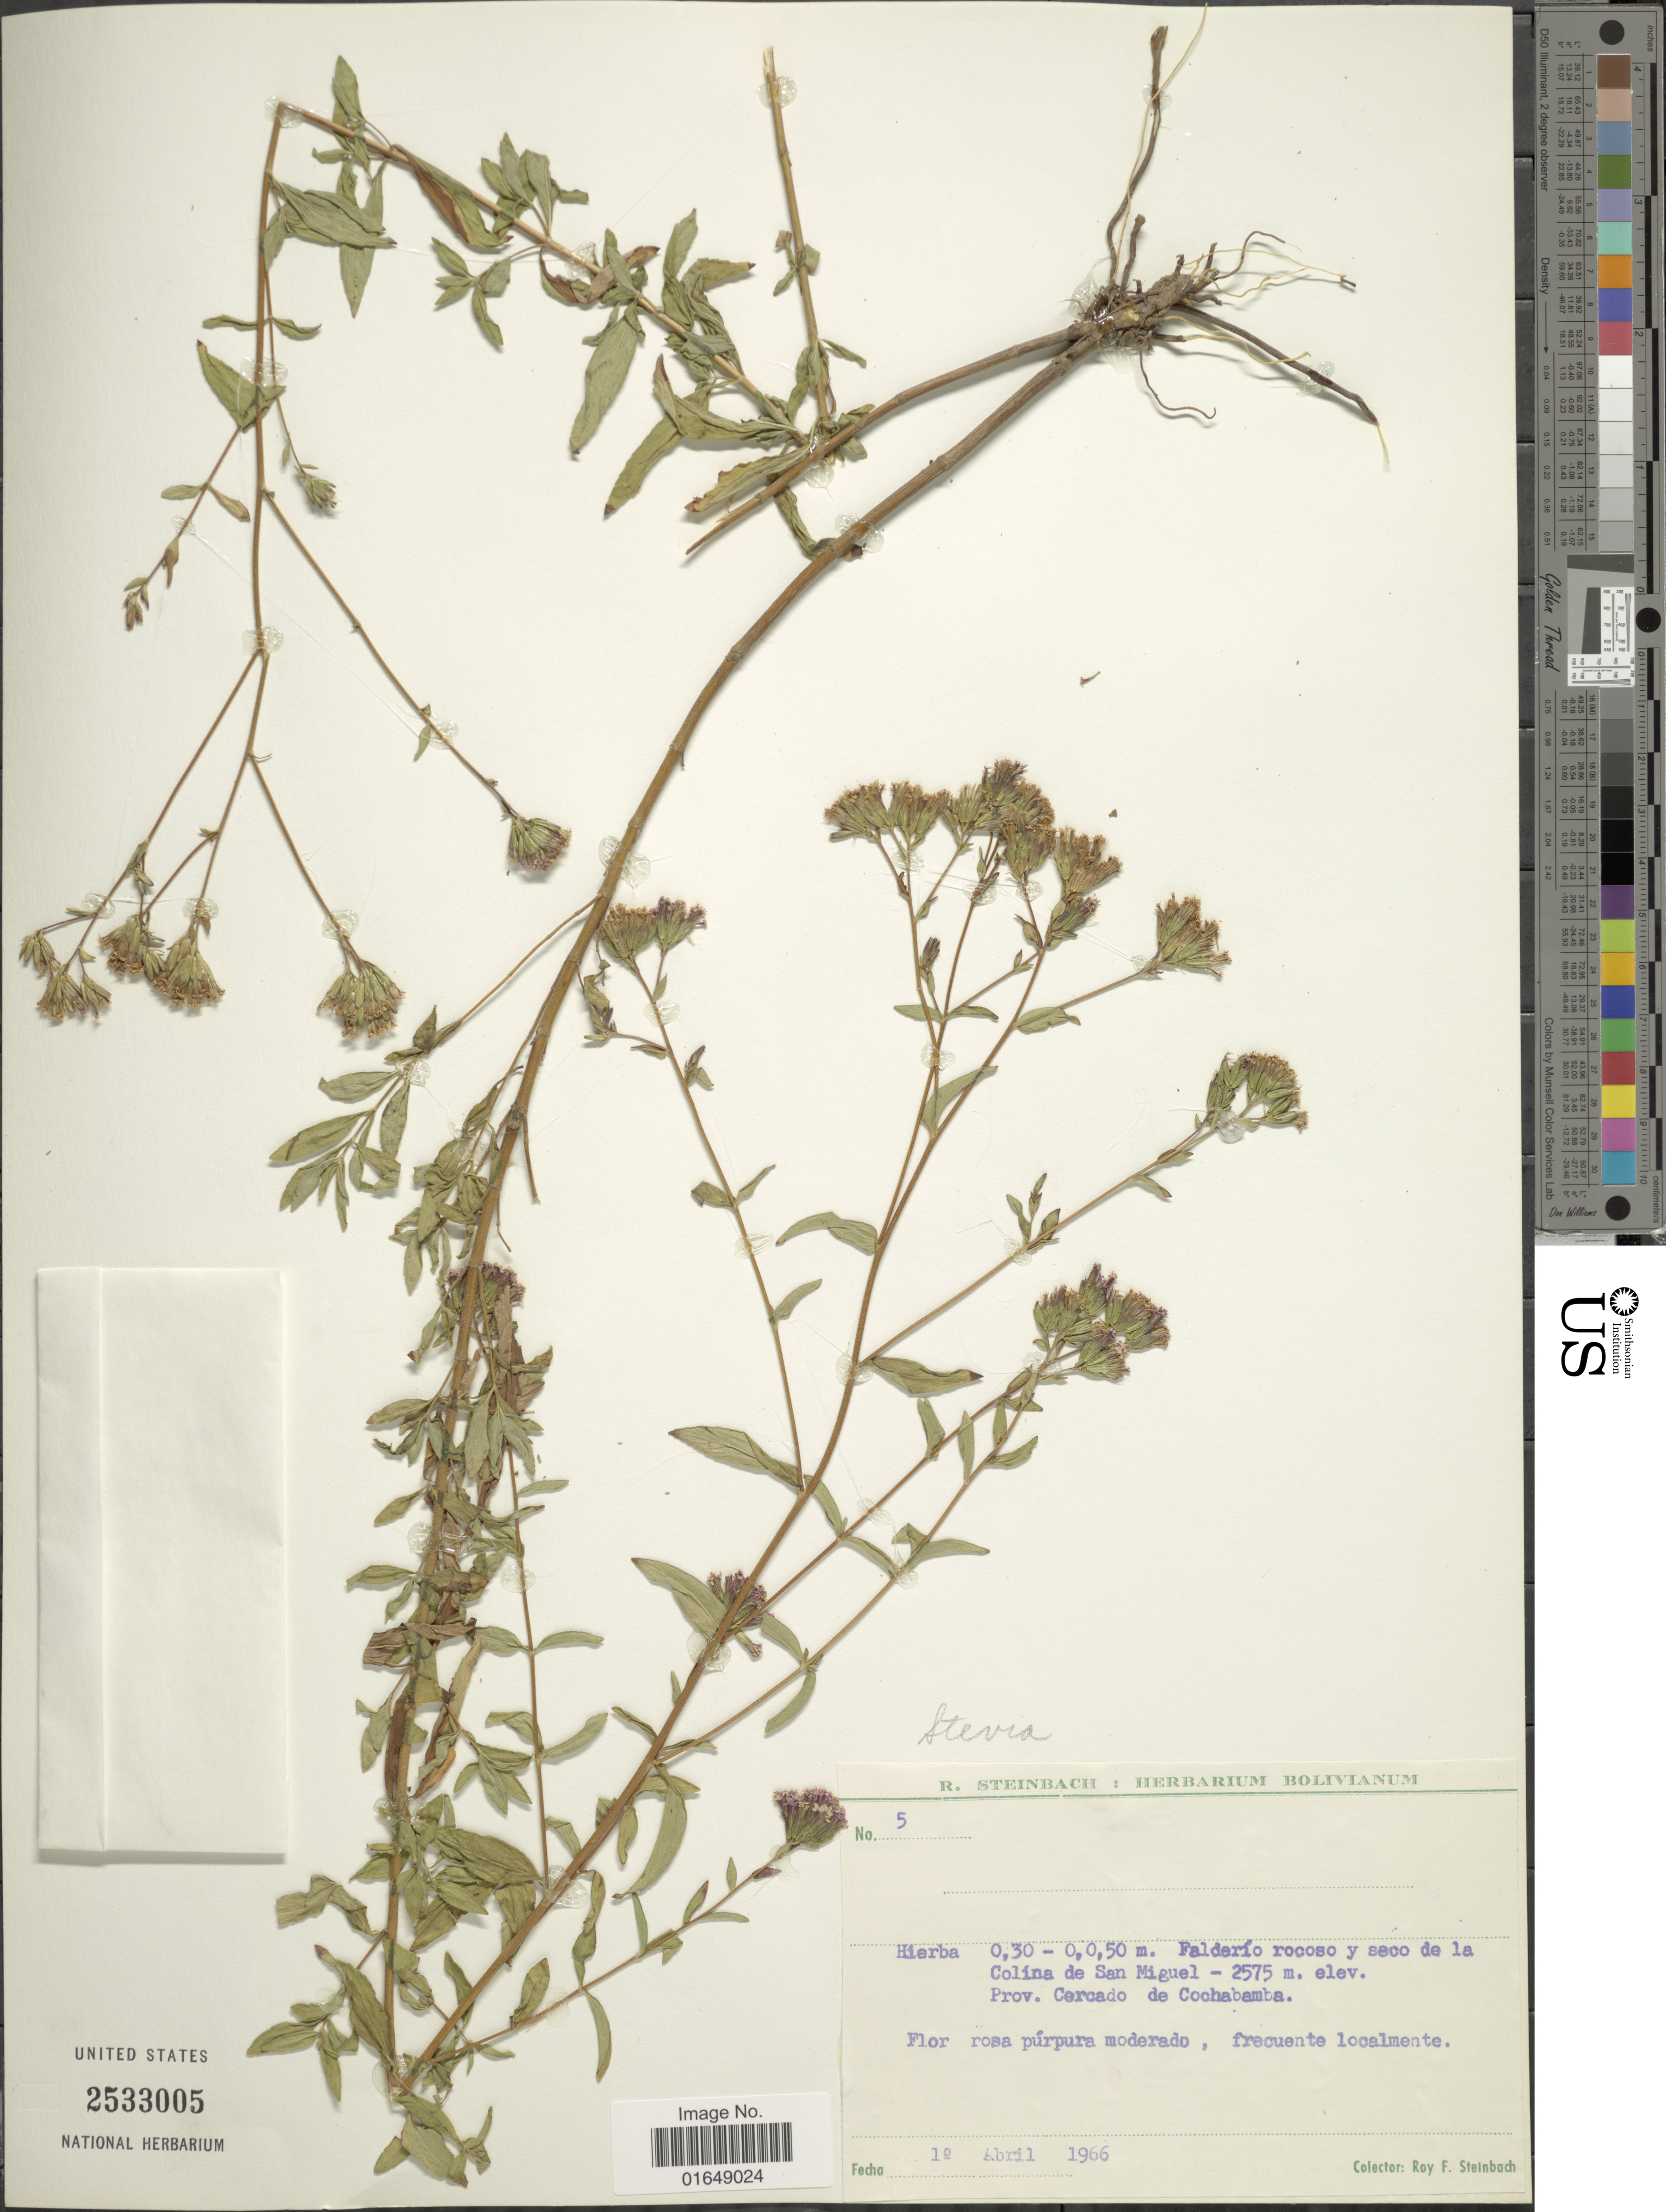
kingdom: Plantae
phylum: Tracheophyta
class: Magnoliopsida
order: Asterales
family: Asteraceae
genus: Stevia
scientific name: Stevia sp.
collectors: R. F. Steinbach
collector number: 5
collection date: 1966-04-10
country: Bolivia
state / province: Cochabamba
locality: Colina de San Miguel, Prov. Cercado de Cochabamba.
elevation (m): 2575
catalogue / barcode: US 2533005